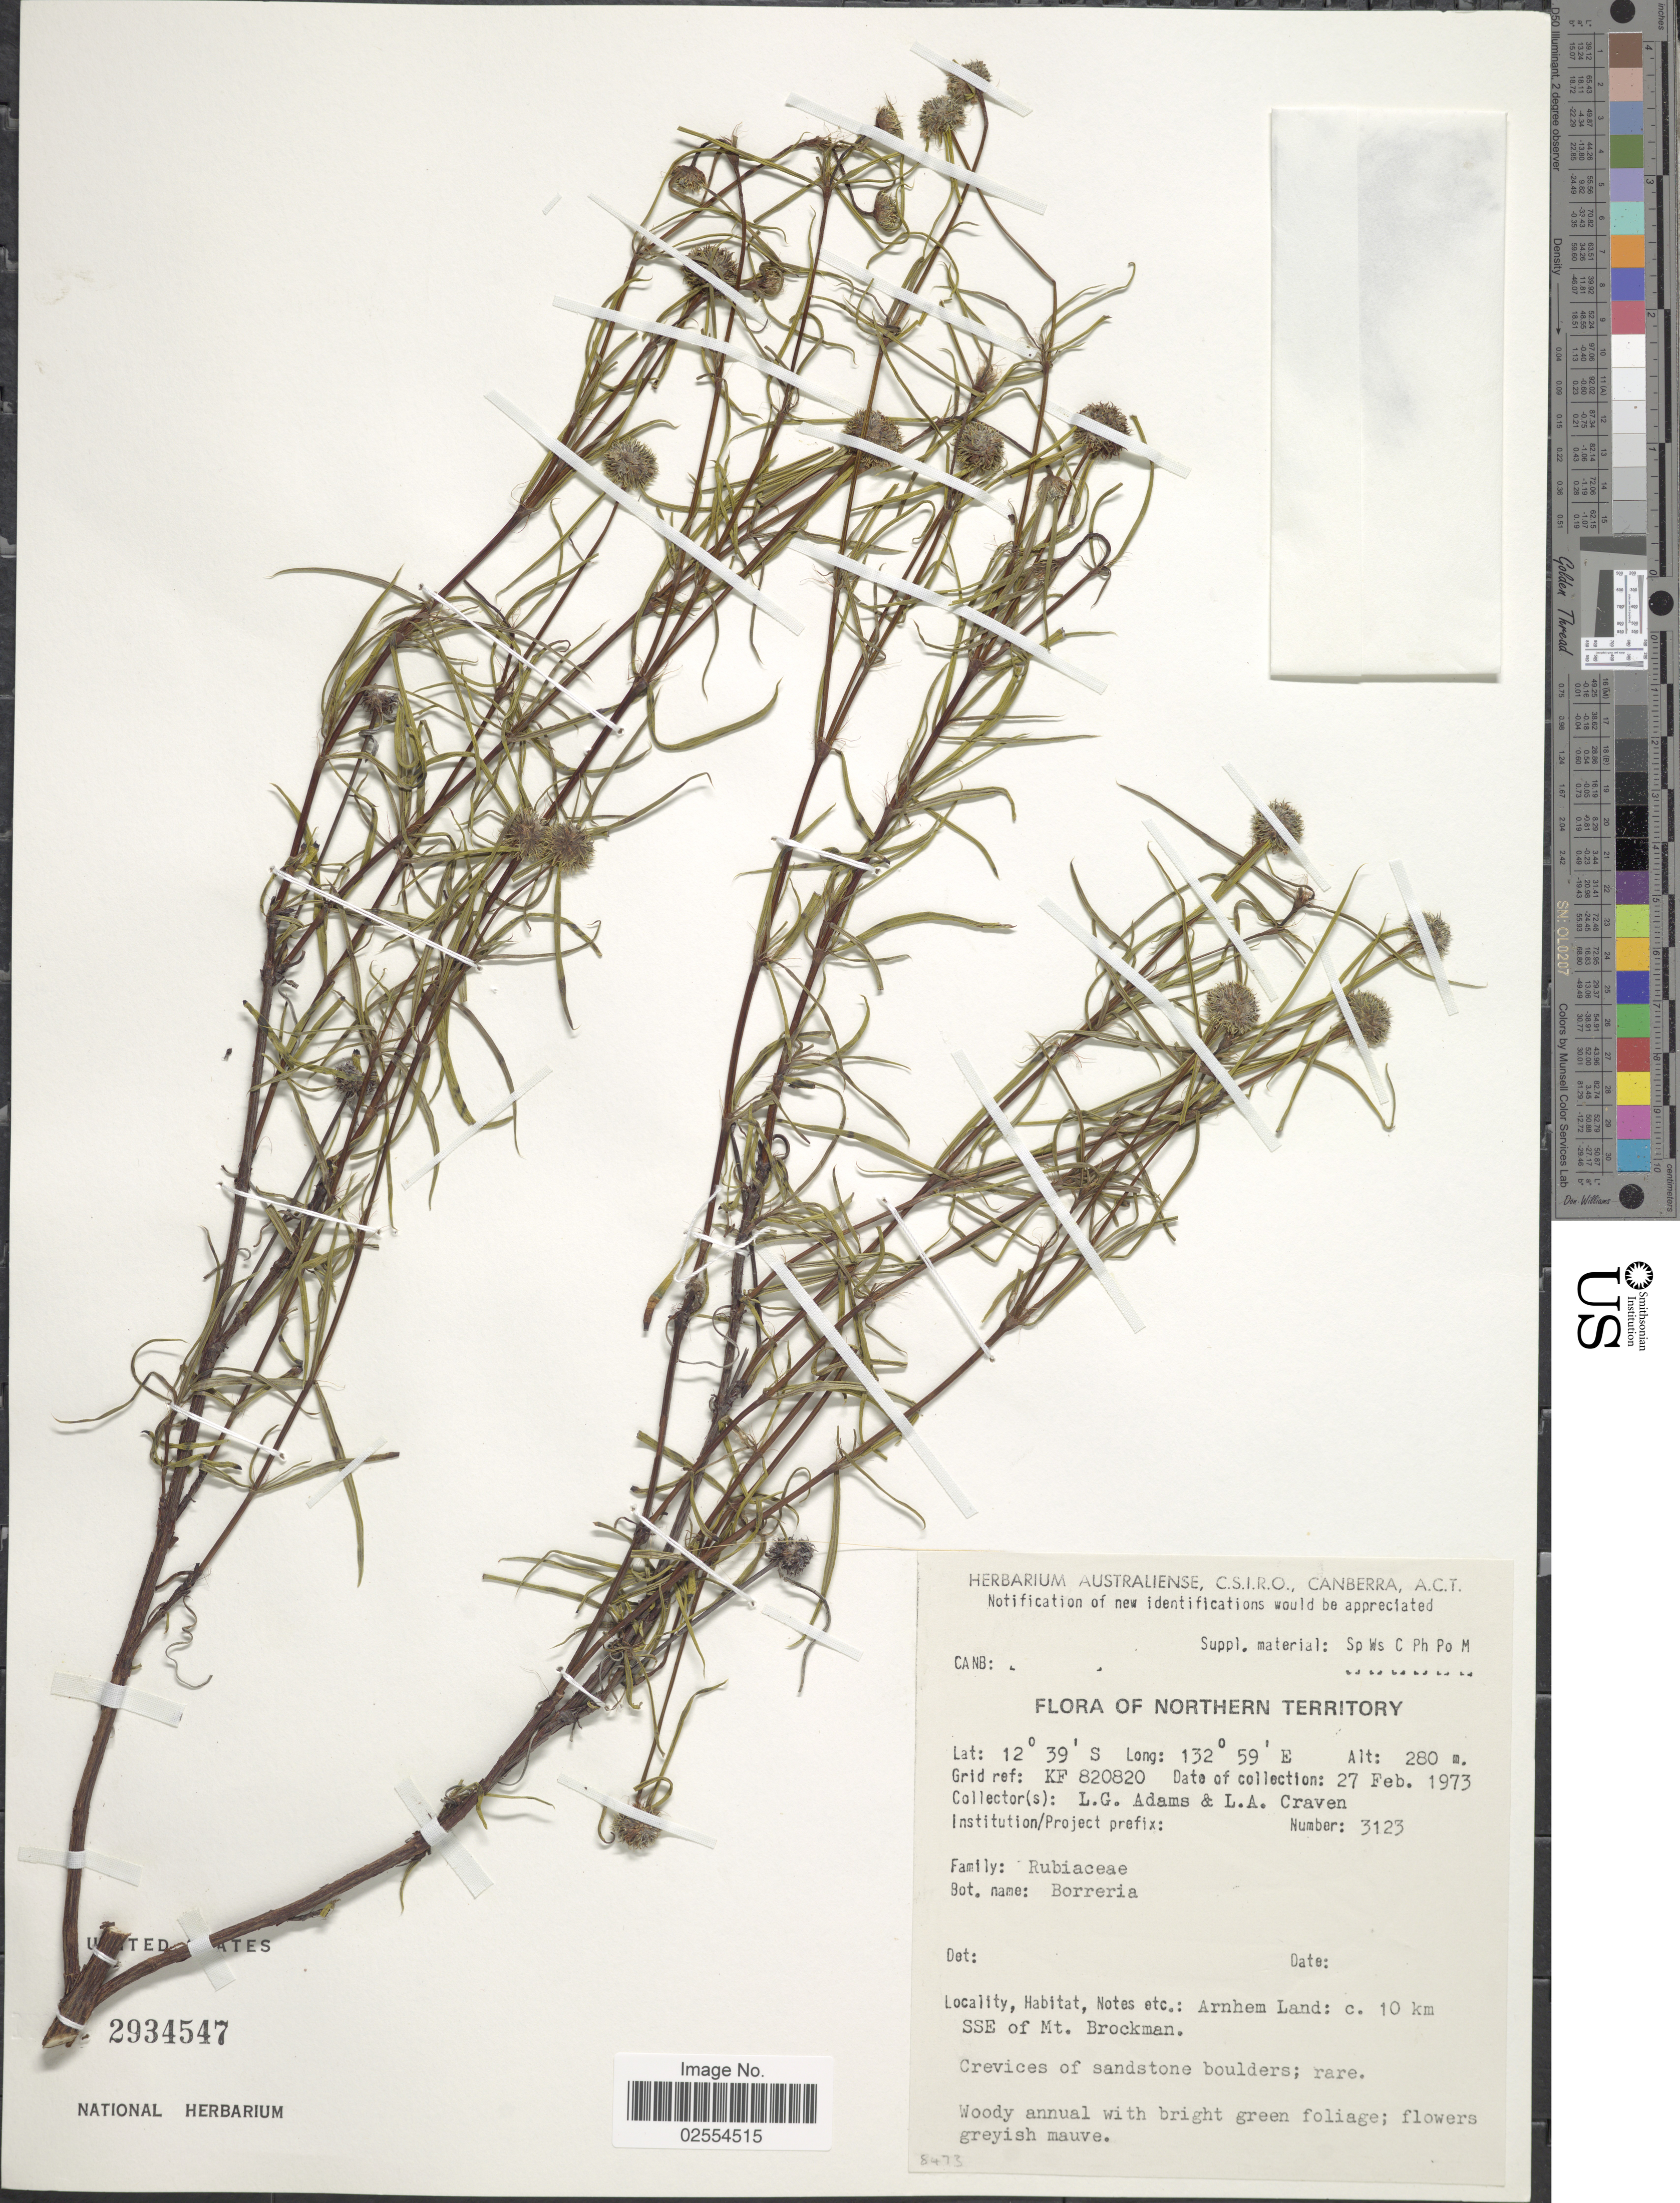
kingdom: Plantae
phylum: Tracheophyta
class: Magnoliopsida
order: Gentianales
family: Rubiaceae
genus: Spermacoce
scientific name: Spermacoce sp.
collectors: L. G. Adams & L. A. Craven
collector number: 3123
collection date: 1973-02-27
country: Australia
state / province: Northern Territory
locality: Grid ref: KF 820820, Arnhem Land: c. 10 km SSE of Mt. Brockman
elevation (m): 280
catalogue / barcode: US 2934547